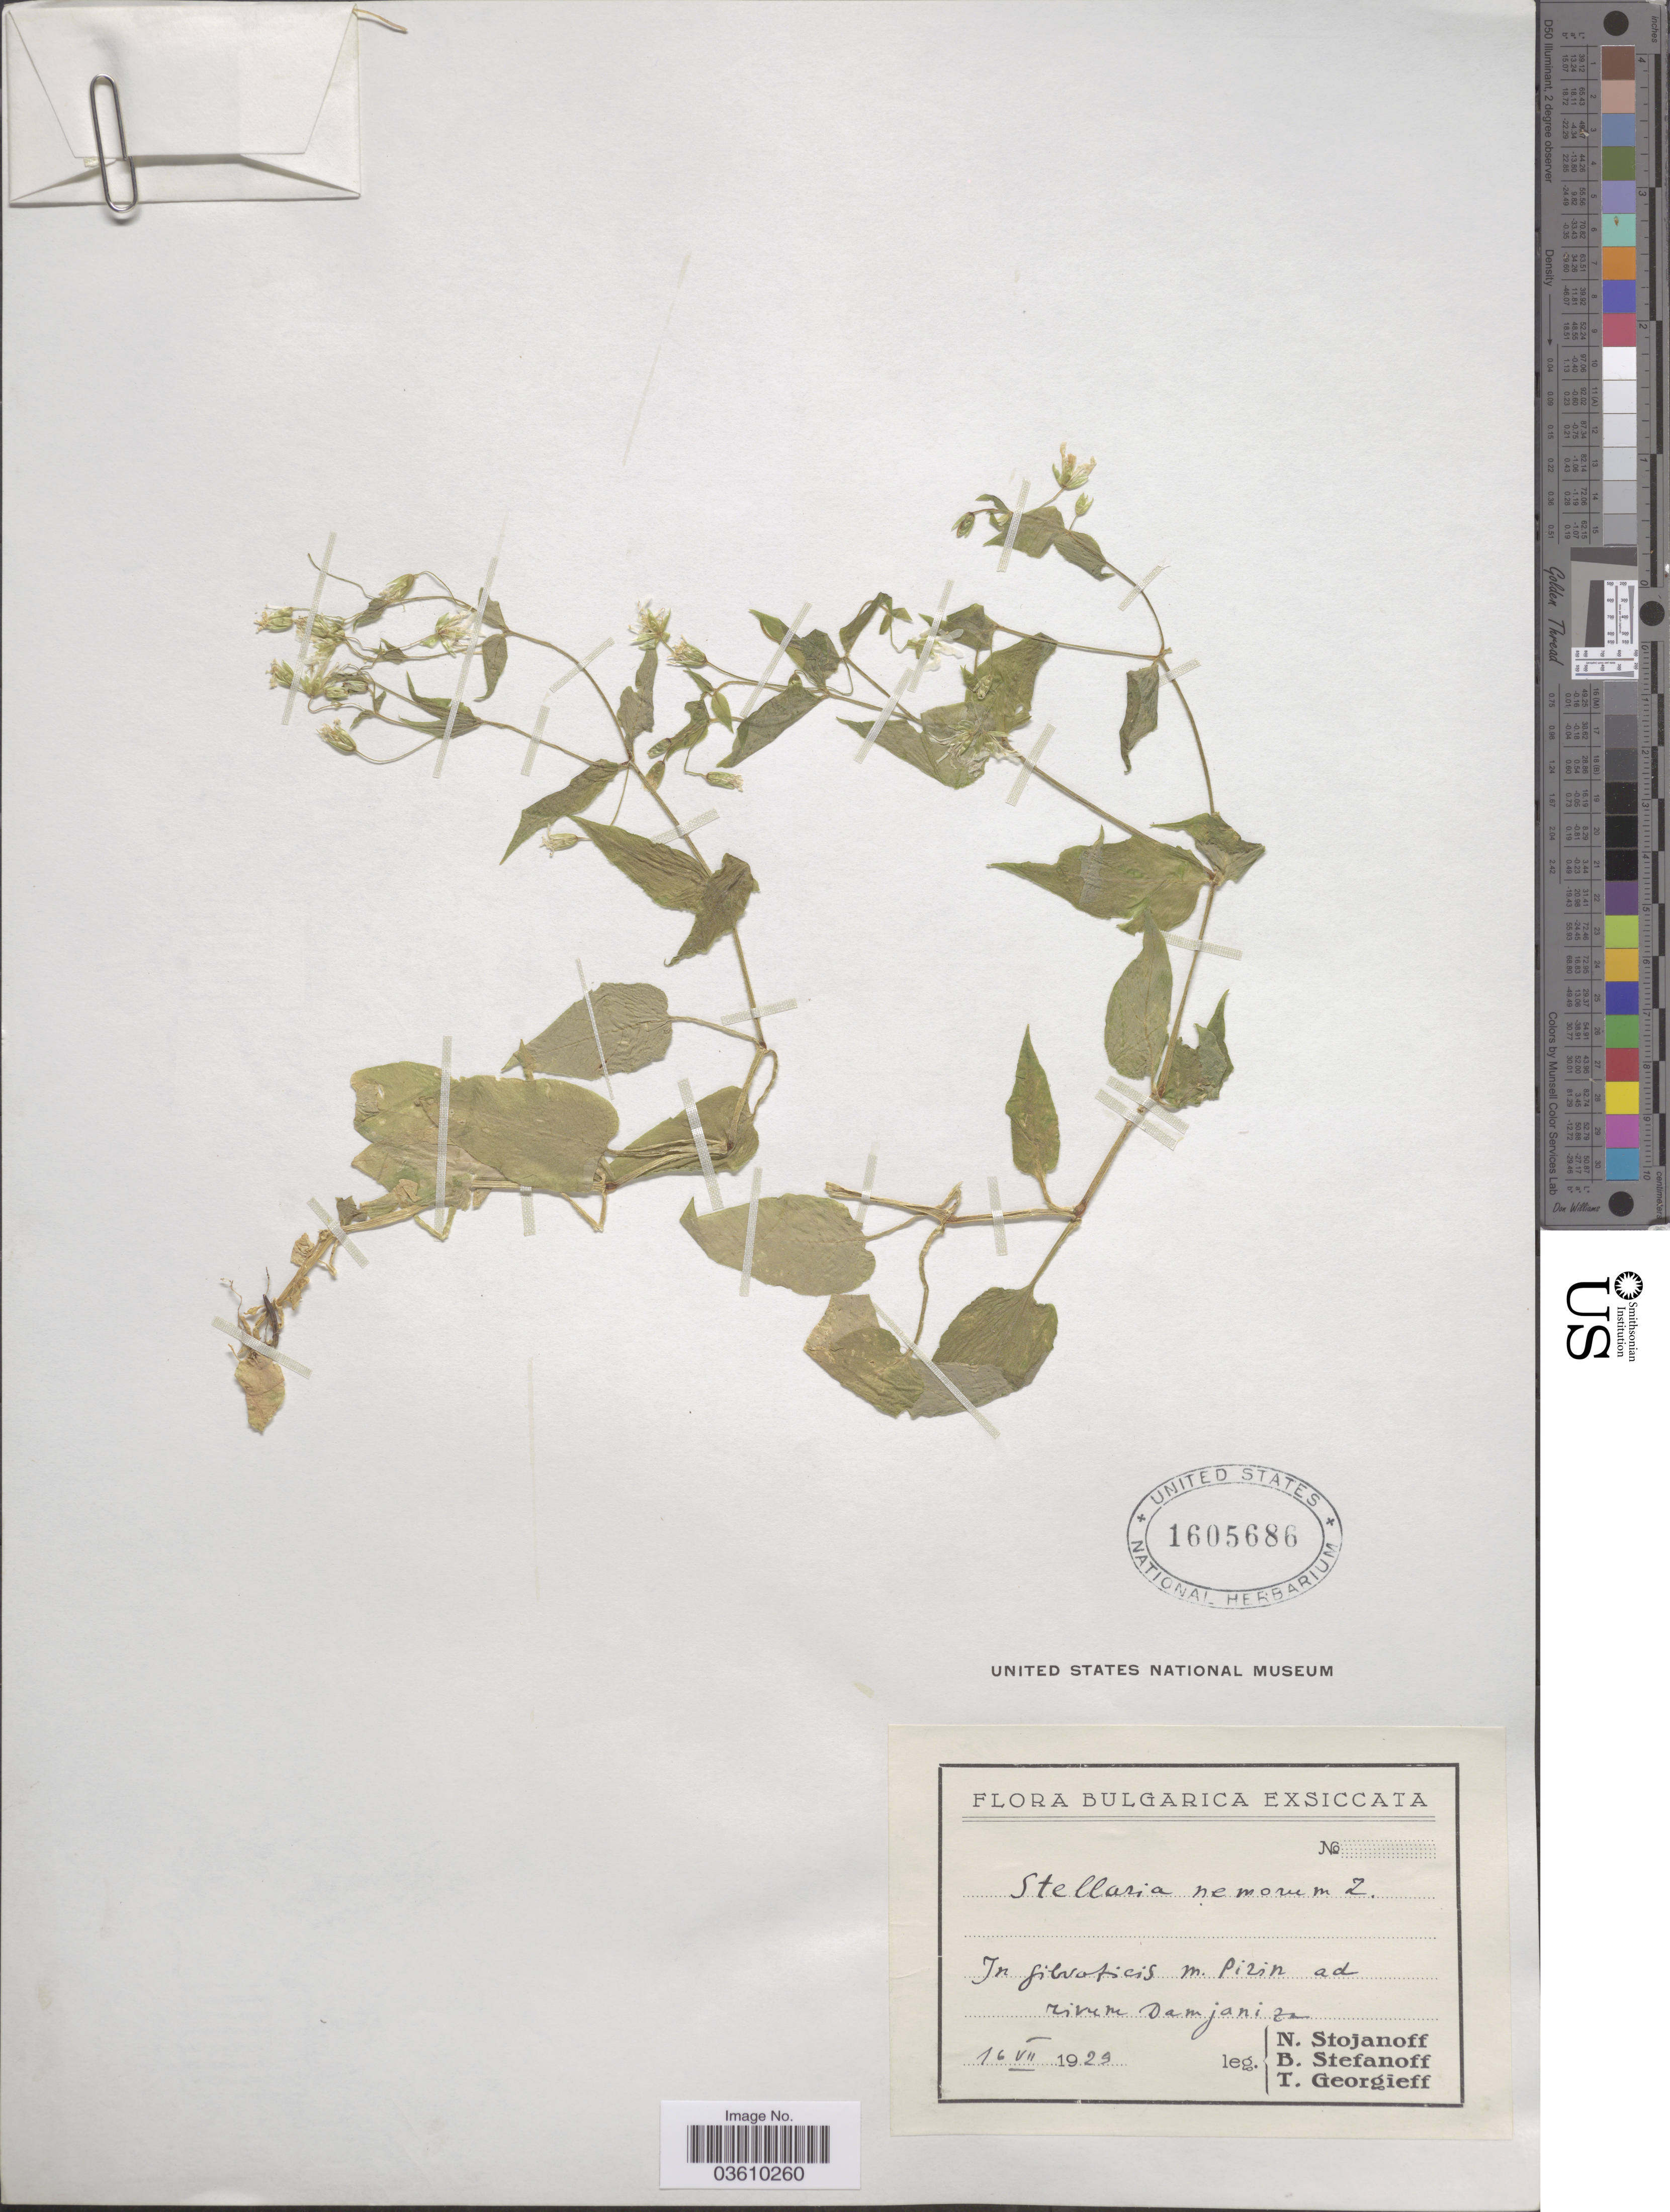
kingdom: Plantae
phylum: Tracheophyta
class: Magnoliopsida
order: Caryophyllales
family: Caryophyllaceae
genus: Stellaria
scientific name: Stellaria nemorum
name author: L.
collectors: N. Stojanoff, B. Stefanoff & T. Georgieff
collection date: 1925-06-16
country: Bulgaria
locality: In gilvaticis m. Pirin ad rivem Damjaniza.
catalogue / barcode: US 1605686